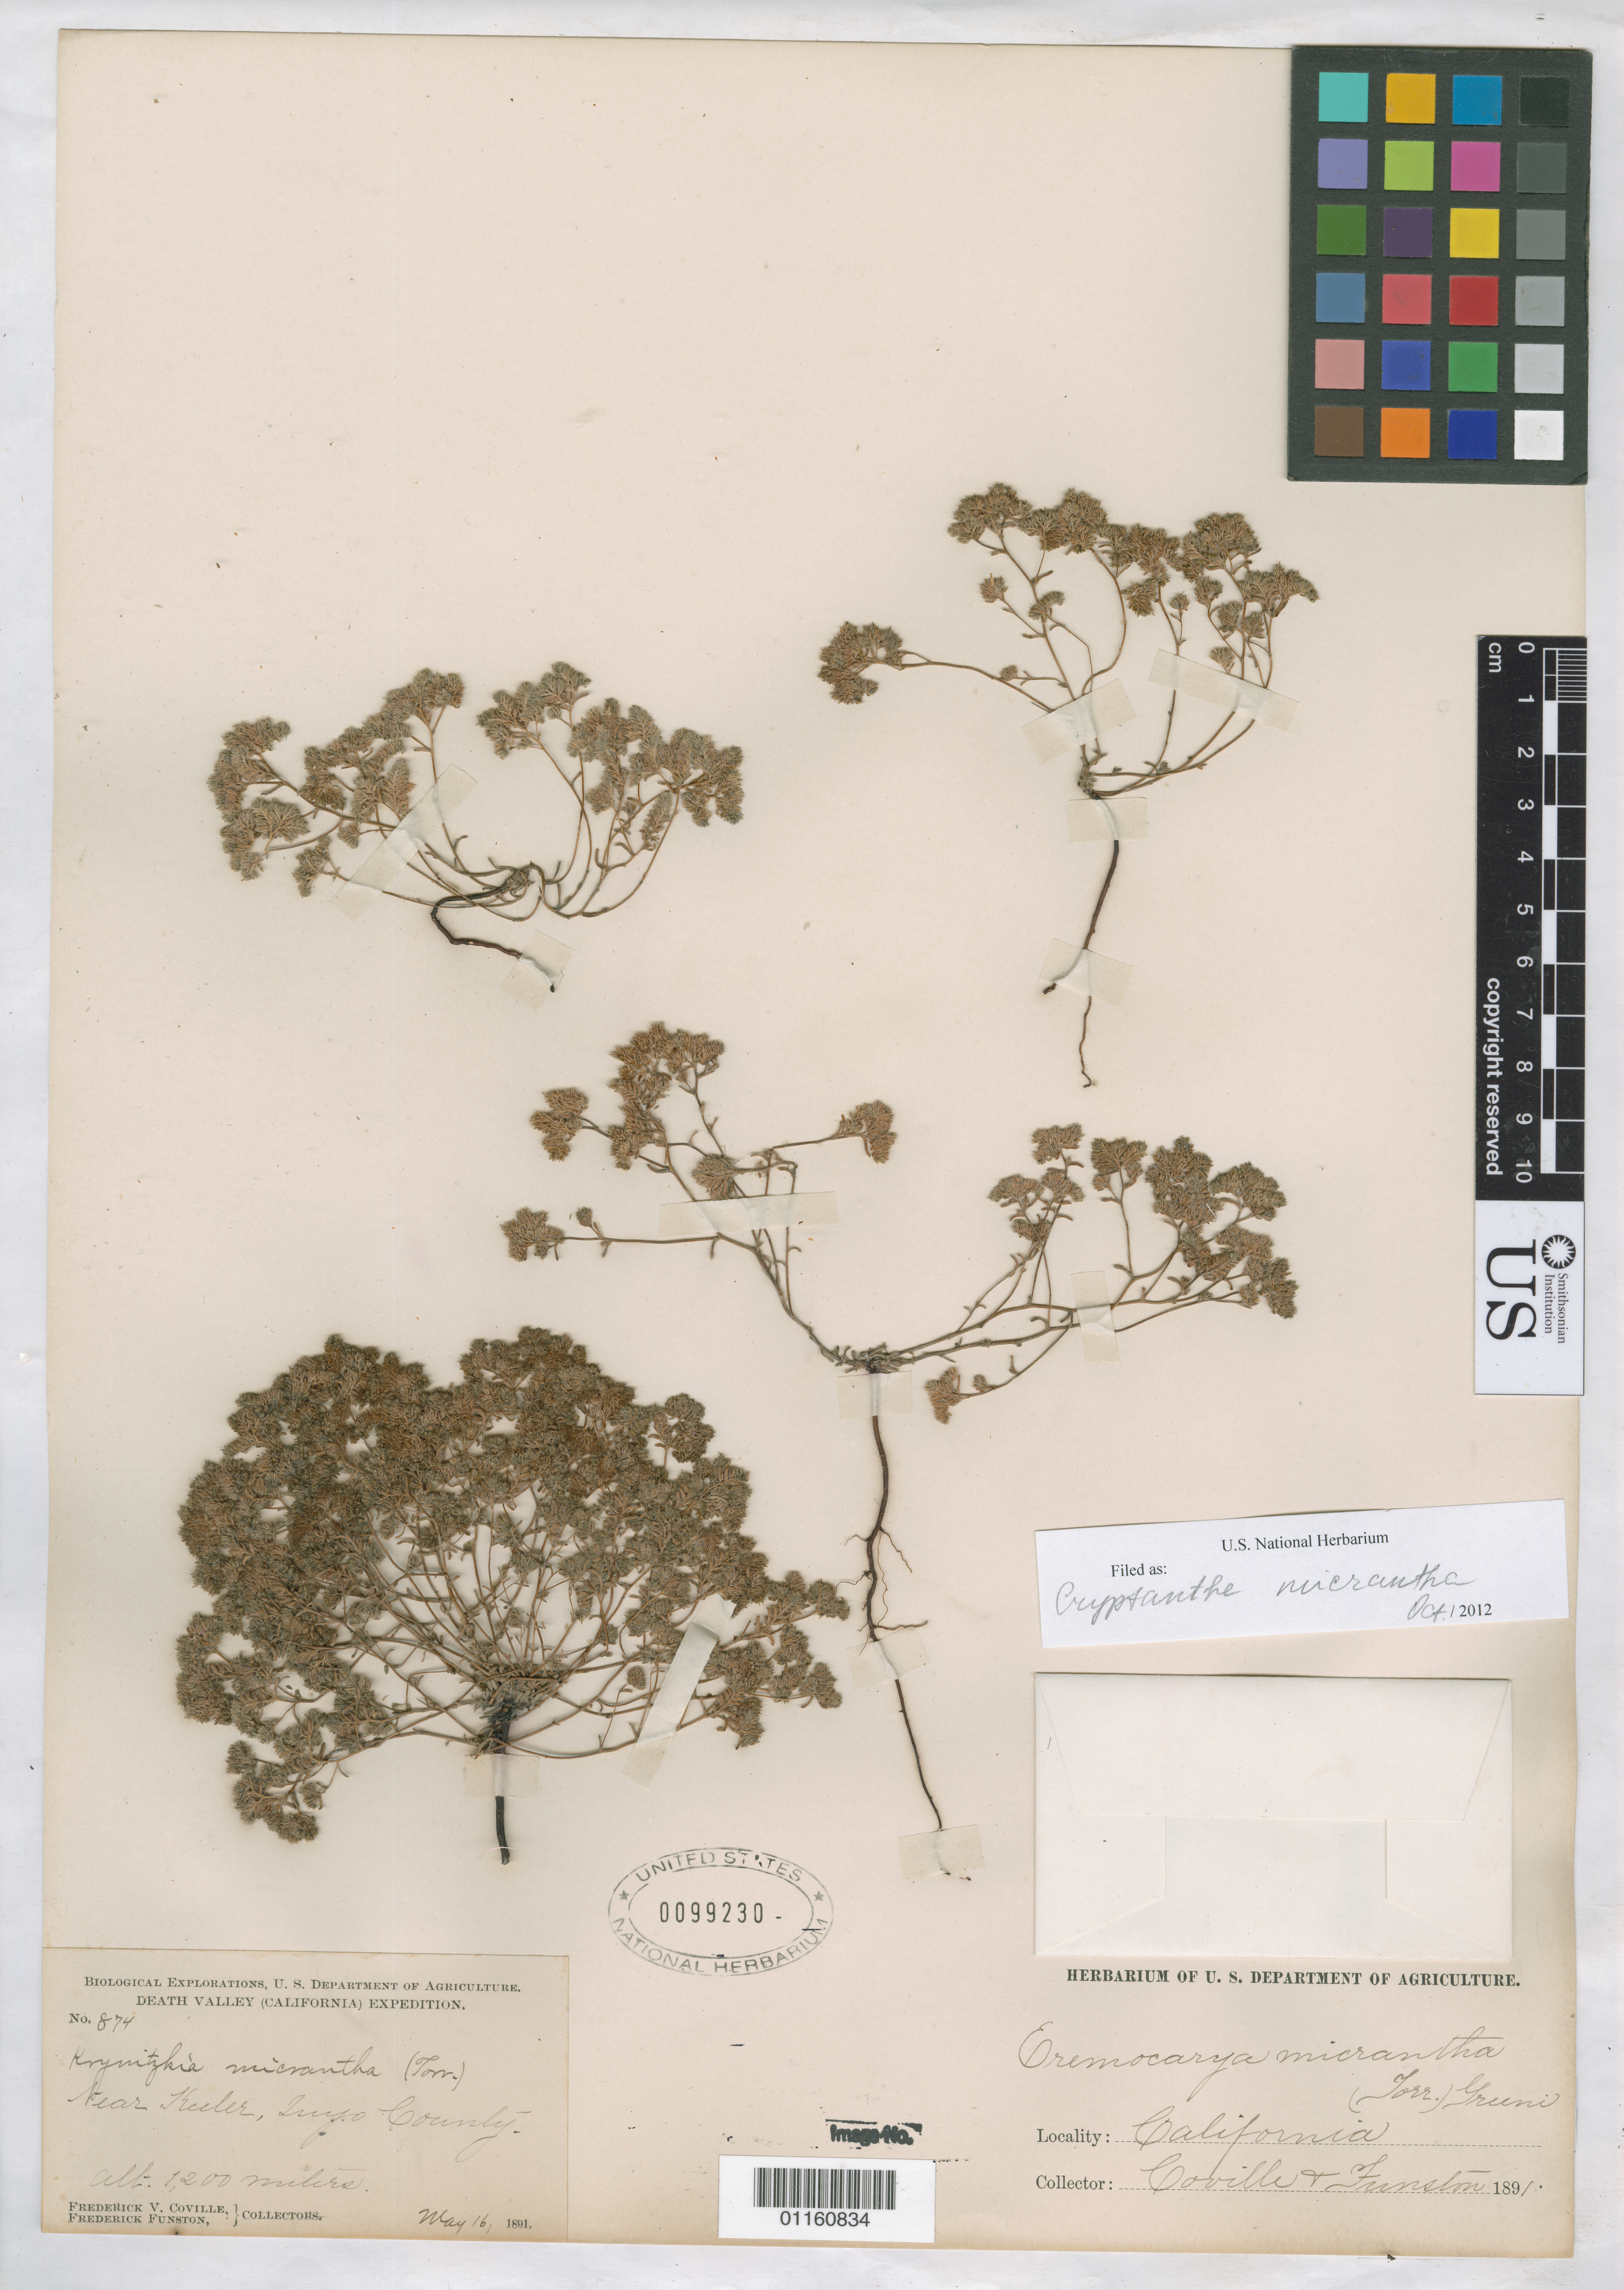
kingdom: Plantae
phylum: Tracheophyta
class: Magnoliopsida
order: Boraginales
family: Boraginaceae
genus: Cryptantha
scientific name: Cryptantha micrantha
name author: (Torr.) I.M. Johnst.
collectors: F. V. Coville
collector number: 874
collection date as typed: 16 May 1891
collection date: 1891-05-16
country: United States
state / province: California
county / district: Inyo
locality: near Keeler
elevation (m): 1200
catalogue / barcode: US 99230